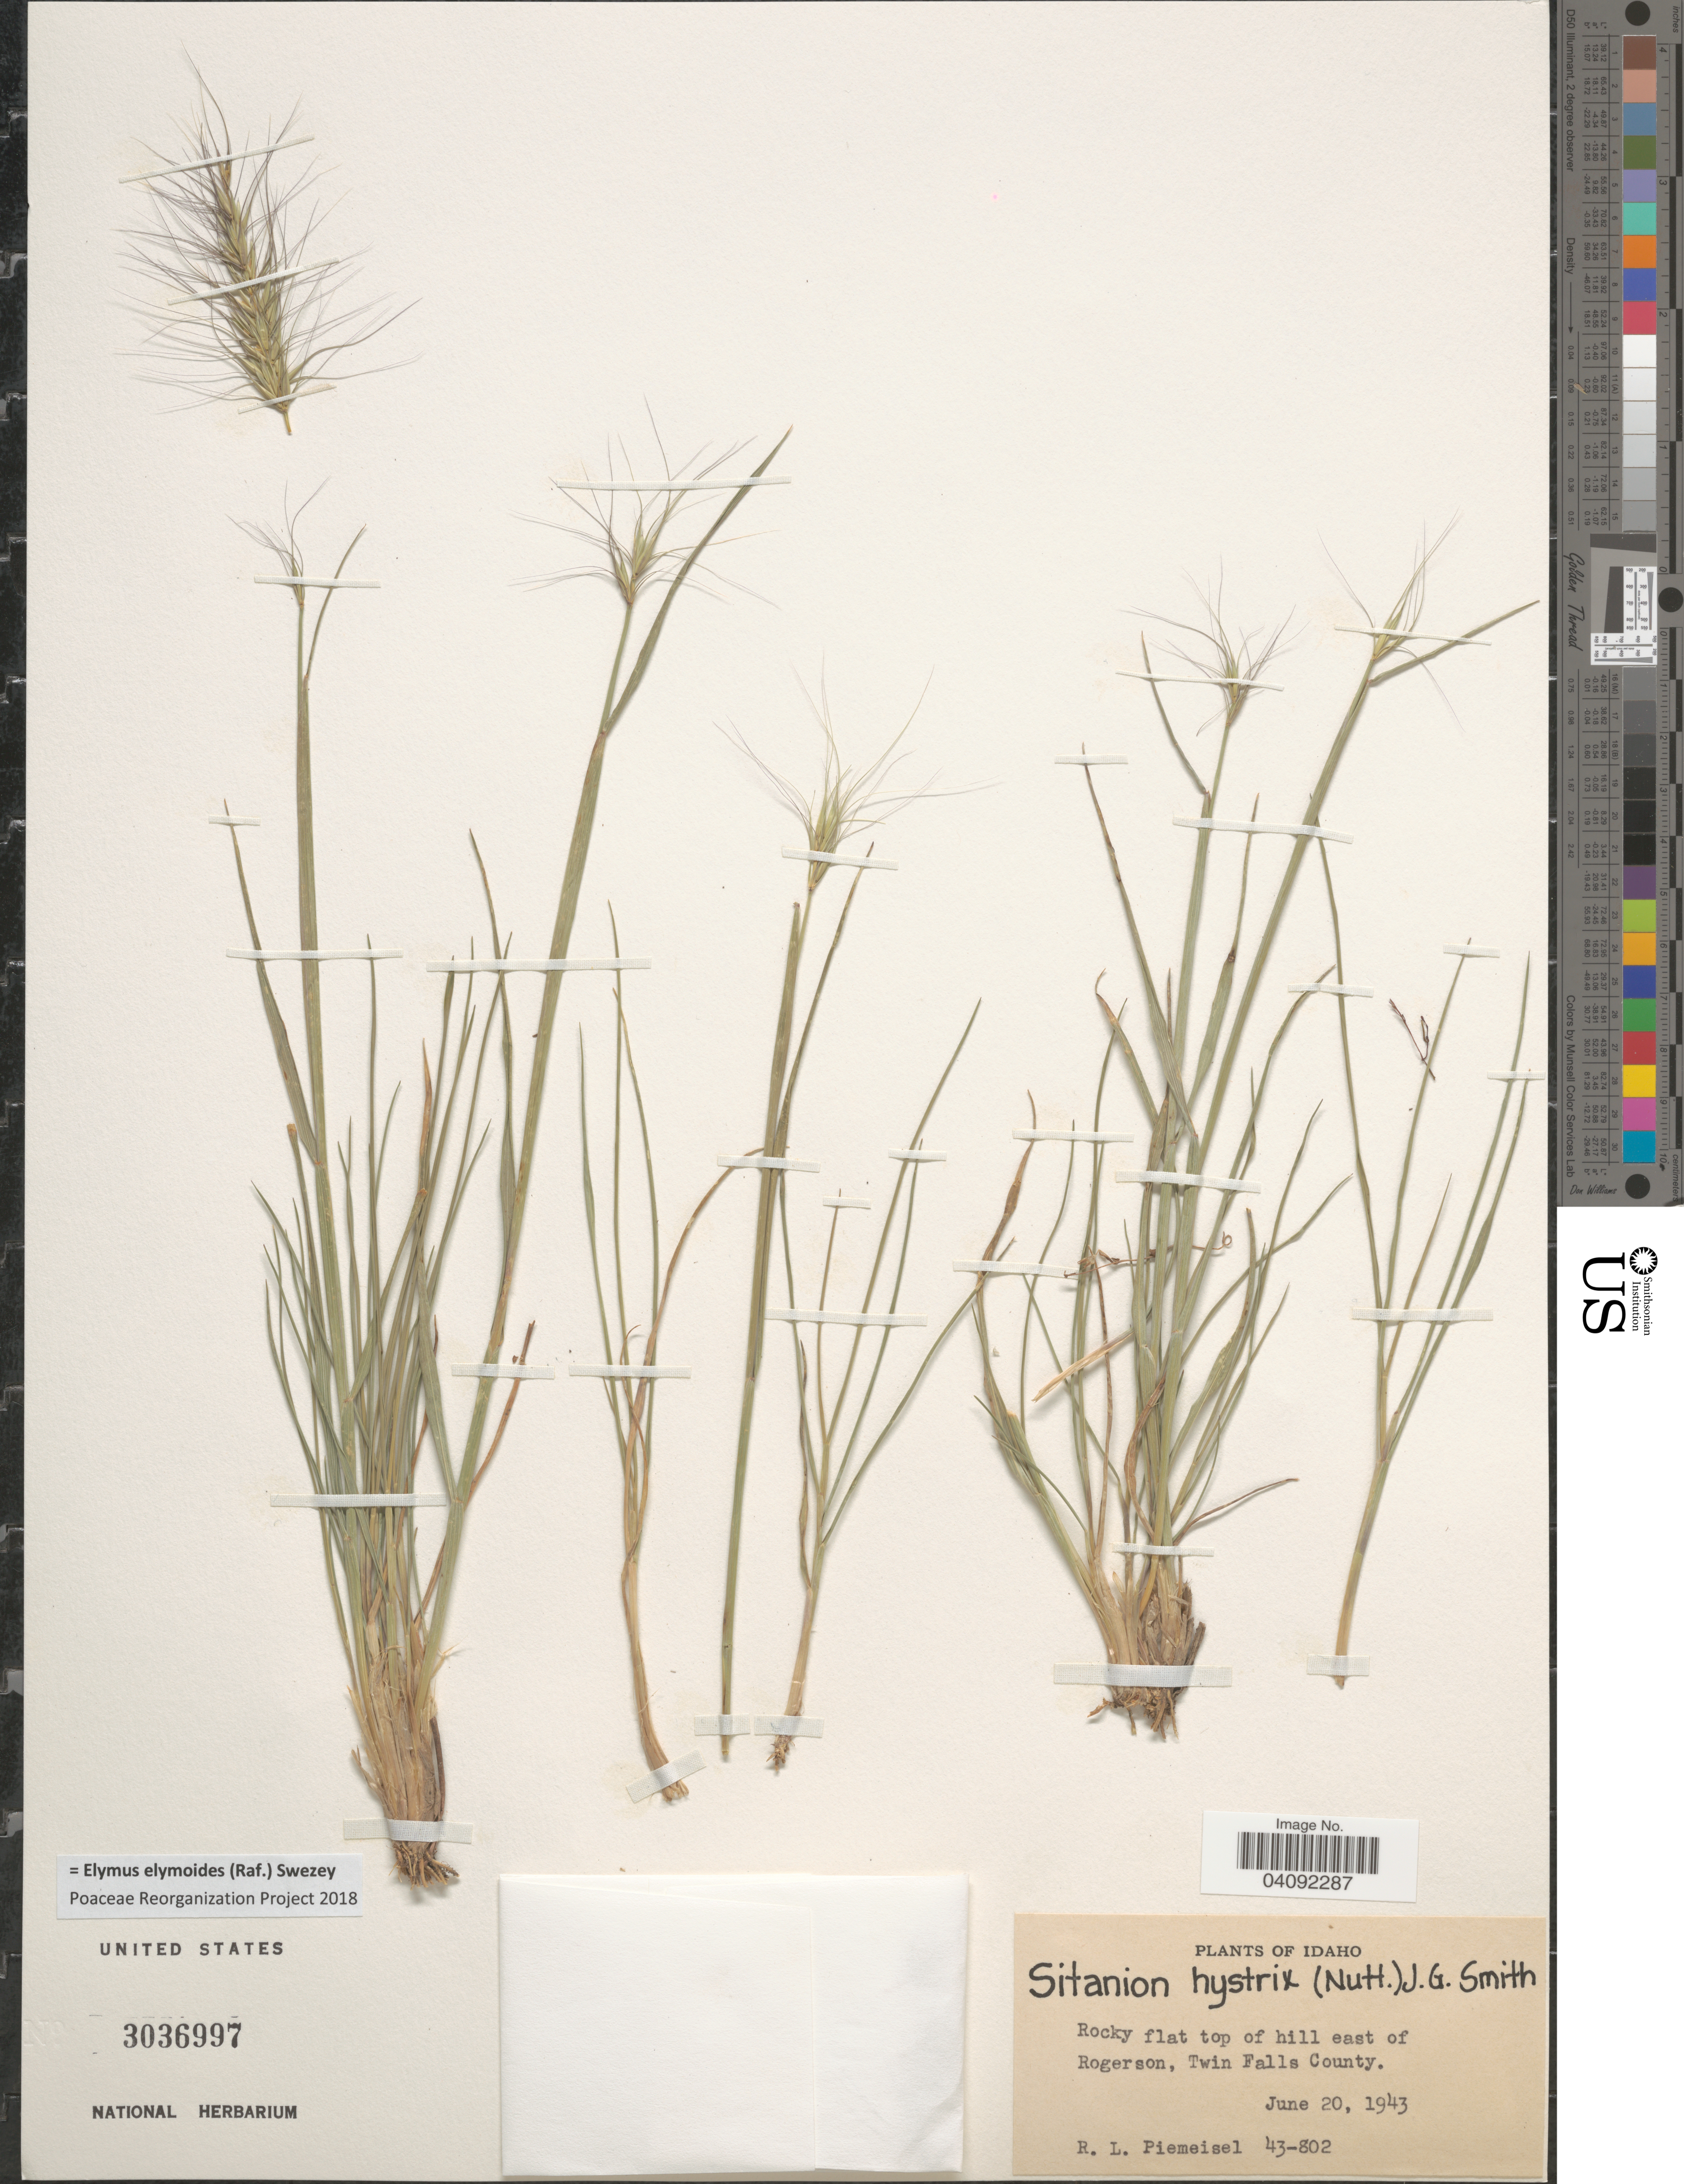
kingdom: Plantae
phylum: Tracheophyta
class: Liliopsida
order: Poales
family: Poaceae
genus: Elymus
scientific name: Elymus elymoides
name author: (Raf.) Swezey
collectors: R. L. Piemeisel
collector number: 43-802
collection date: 1943-06-20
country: United States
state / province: Idaho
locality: Rocky flat top of hill east of Rogerson, Twin Falls County.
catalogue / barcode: US 3036997